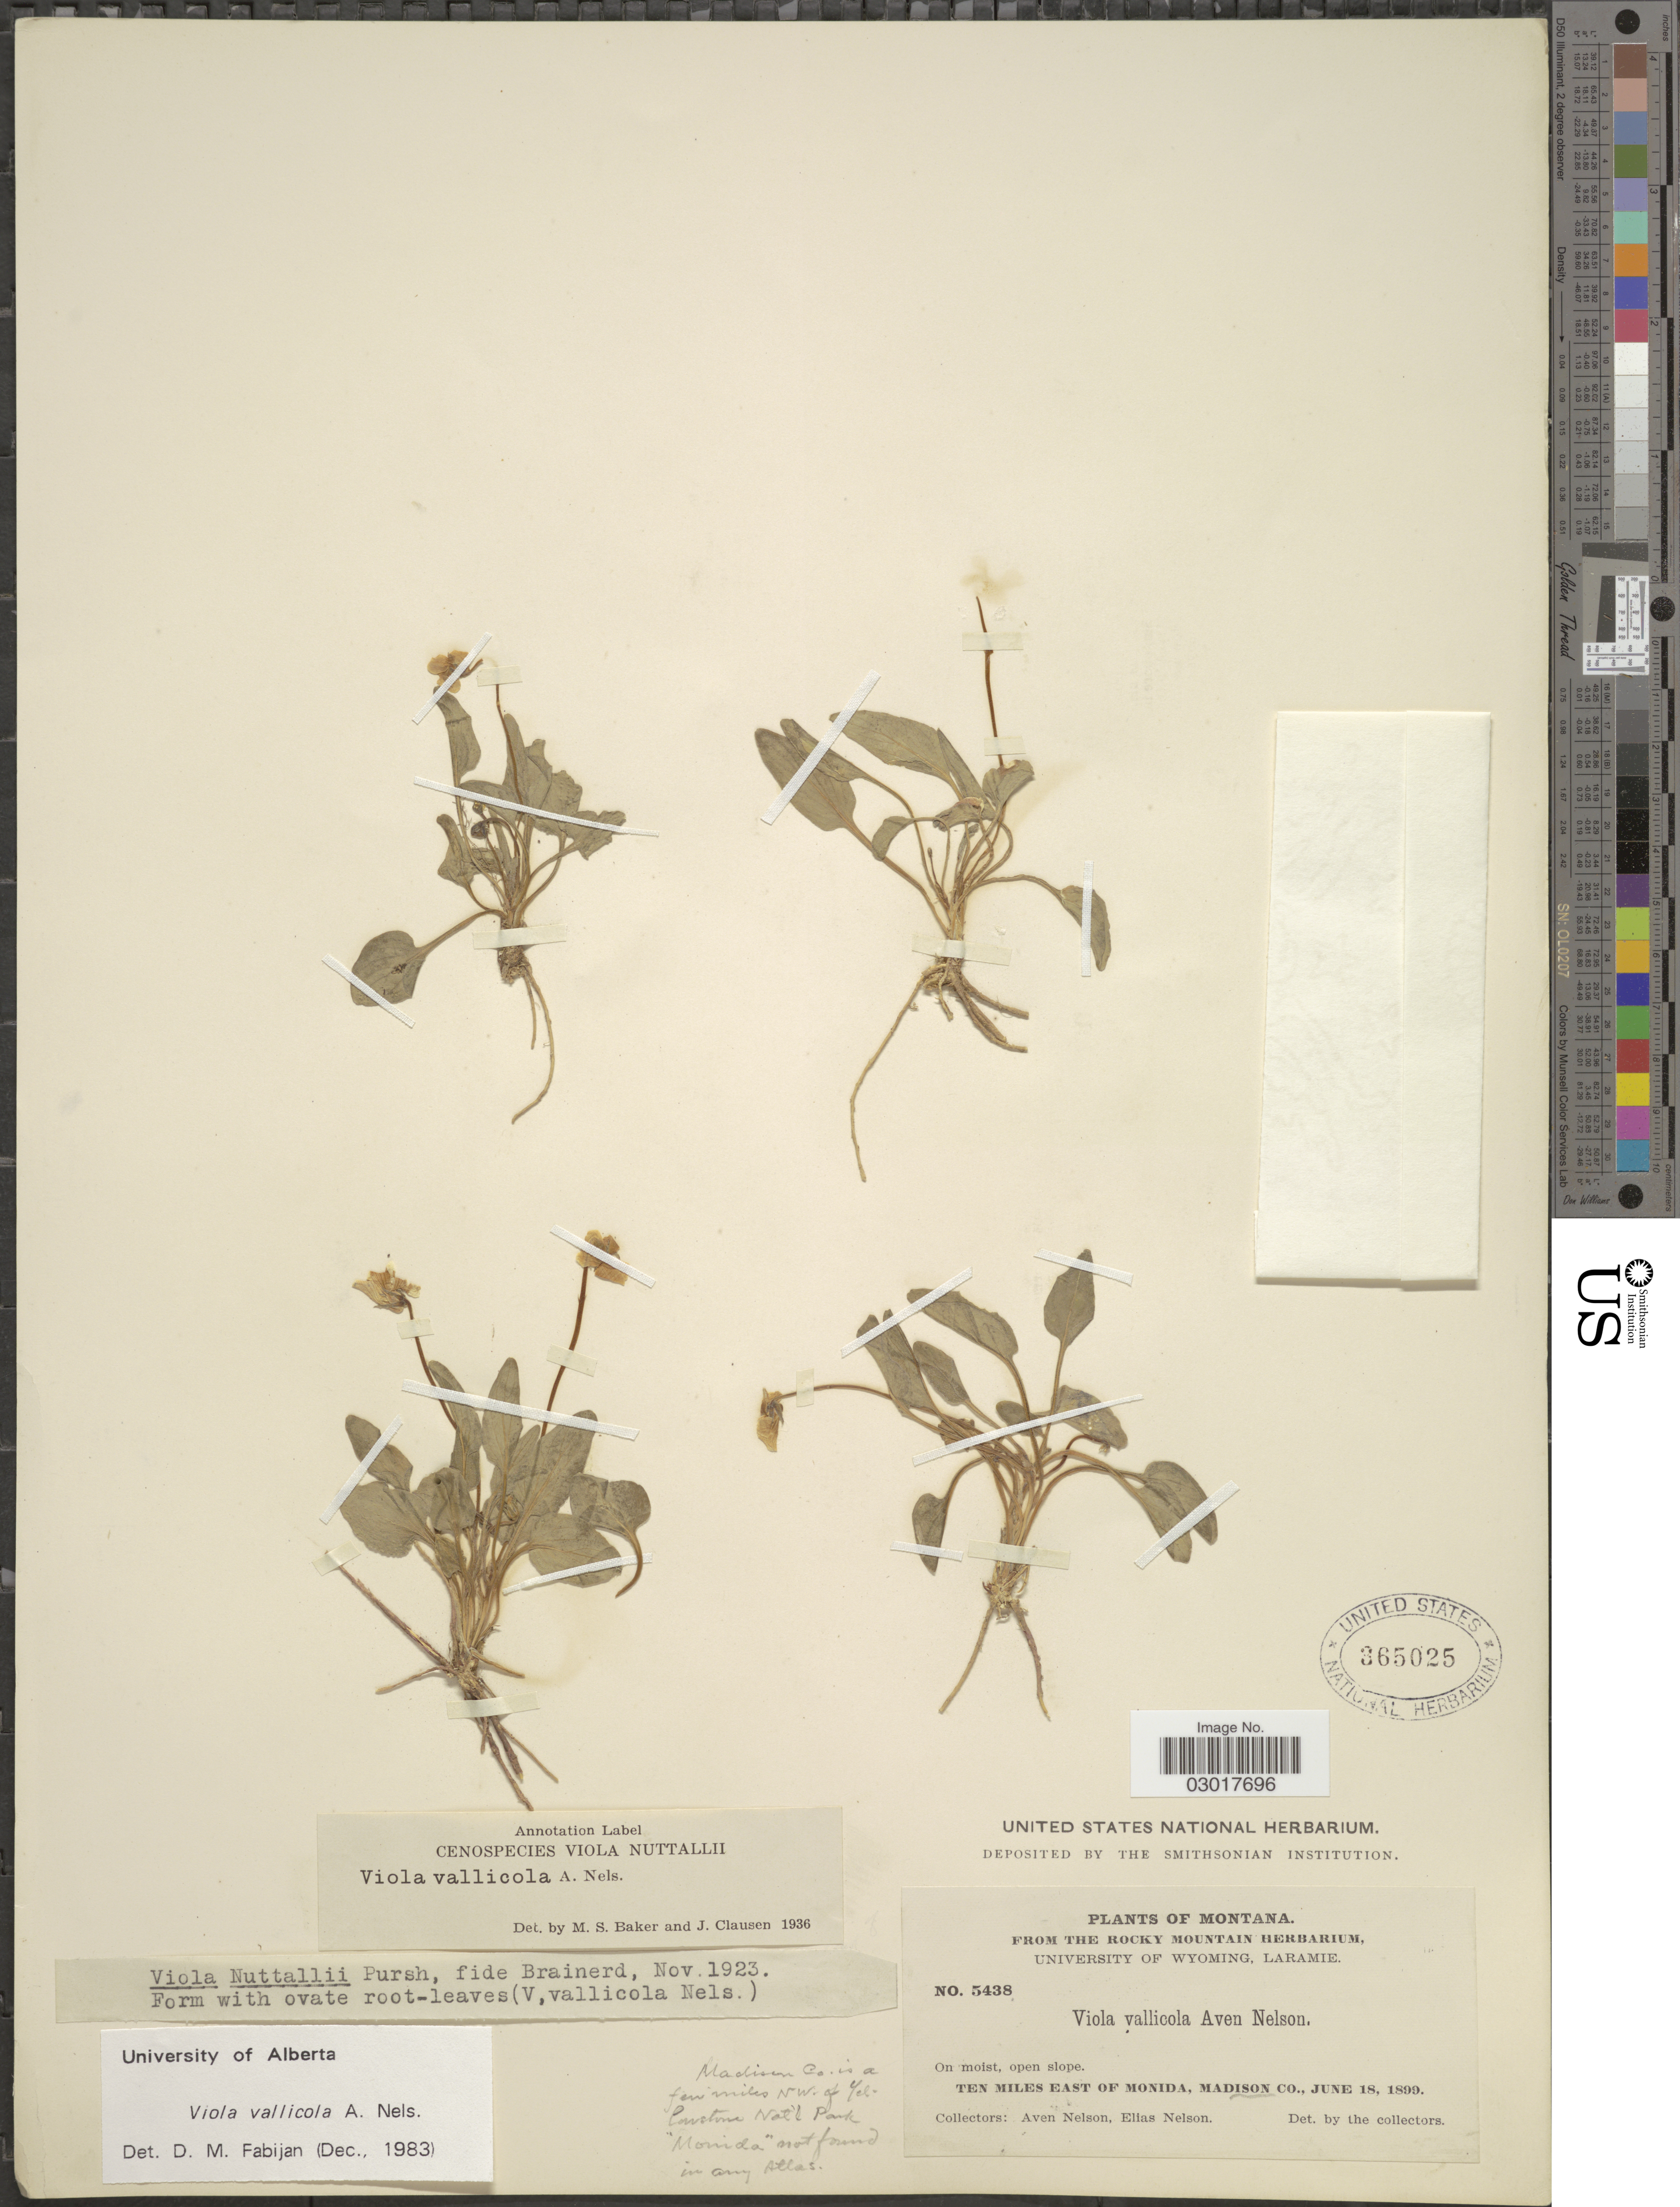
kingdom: Plantae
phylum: Tracheophyta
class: Magnoliopsida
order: Malpighiales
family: Violaceae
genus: Viola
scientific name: Viola vallicola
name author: A. Nelson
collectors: A. Nelson & E. Nelson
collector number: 5438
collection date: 1899-06-18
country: United States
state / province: Montana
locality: Ten miles east of Monida, Madison Co.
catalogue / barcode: US 365025